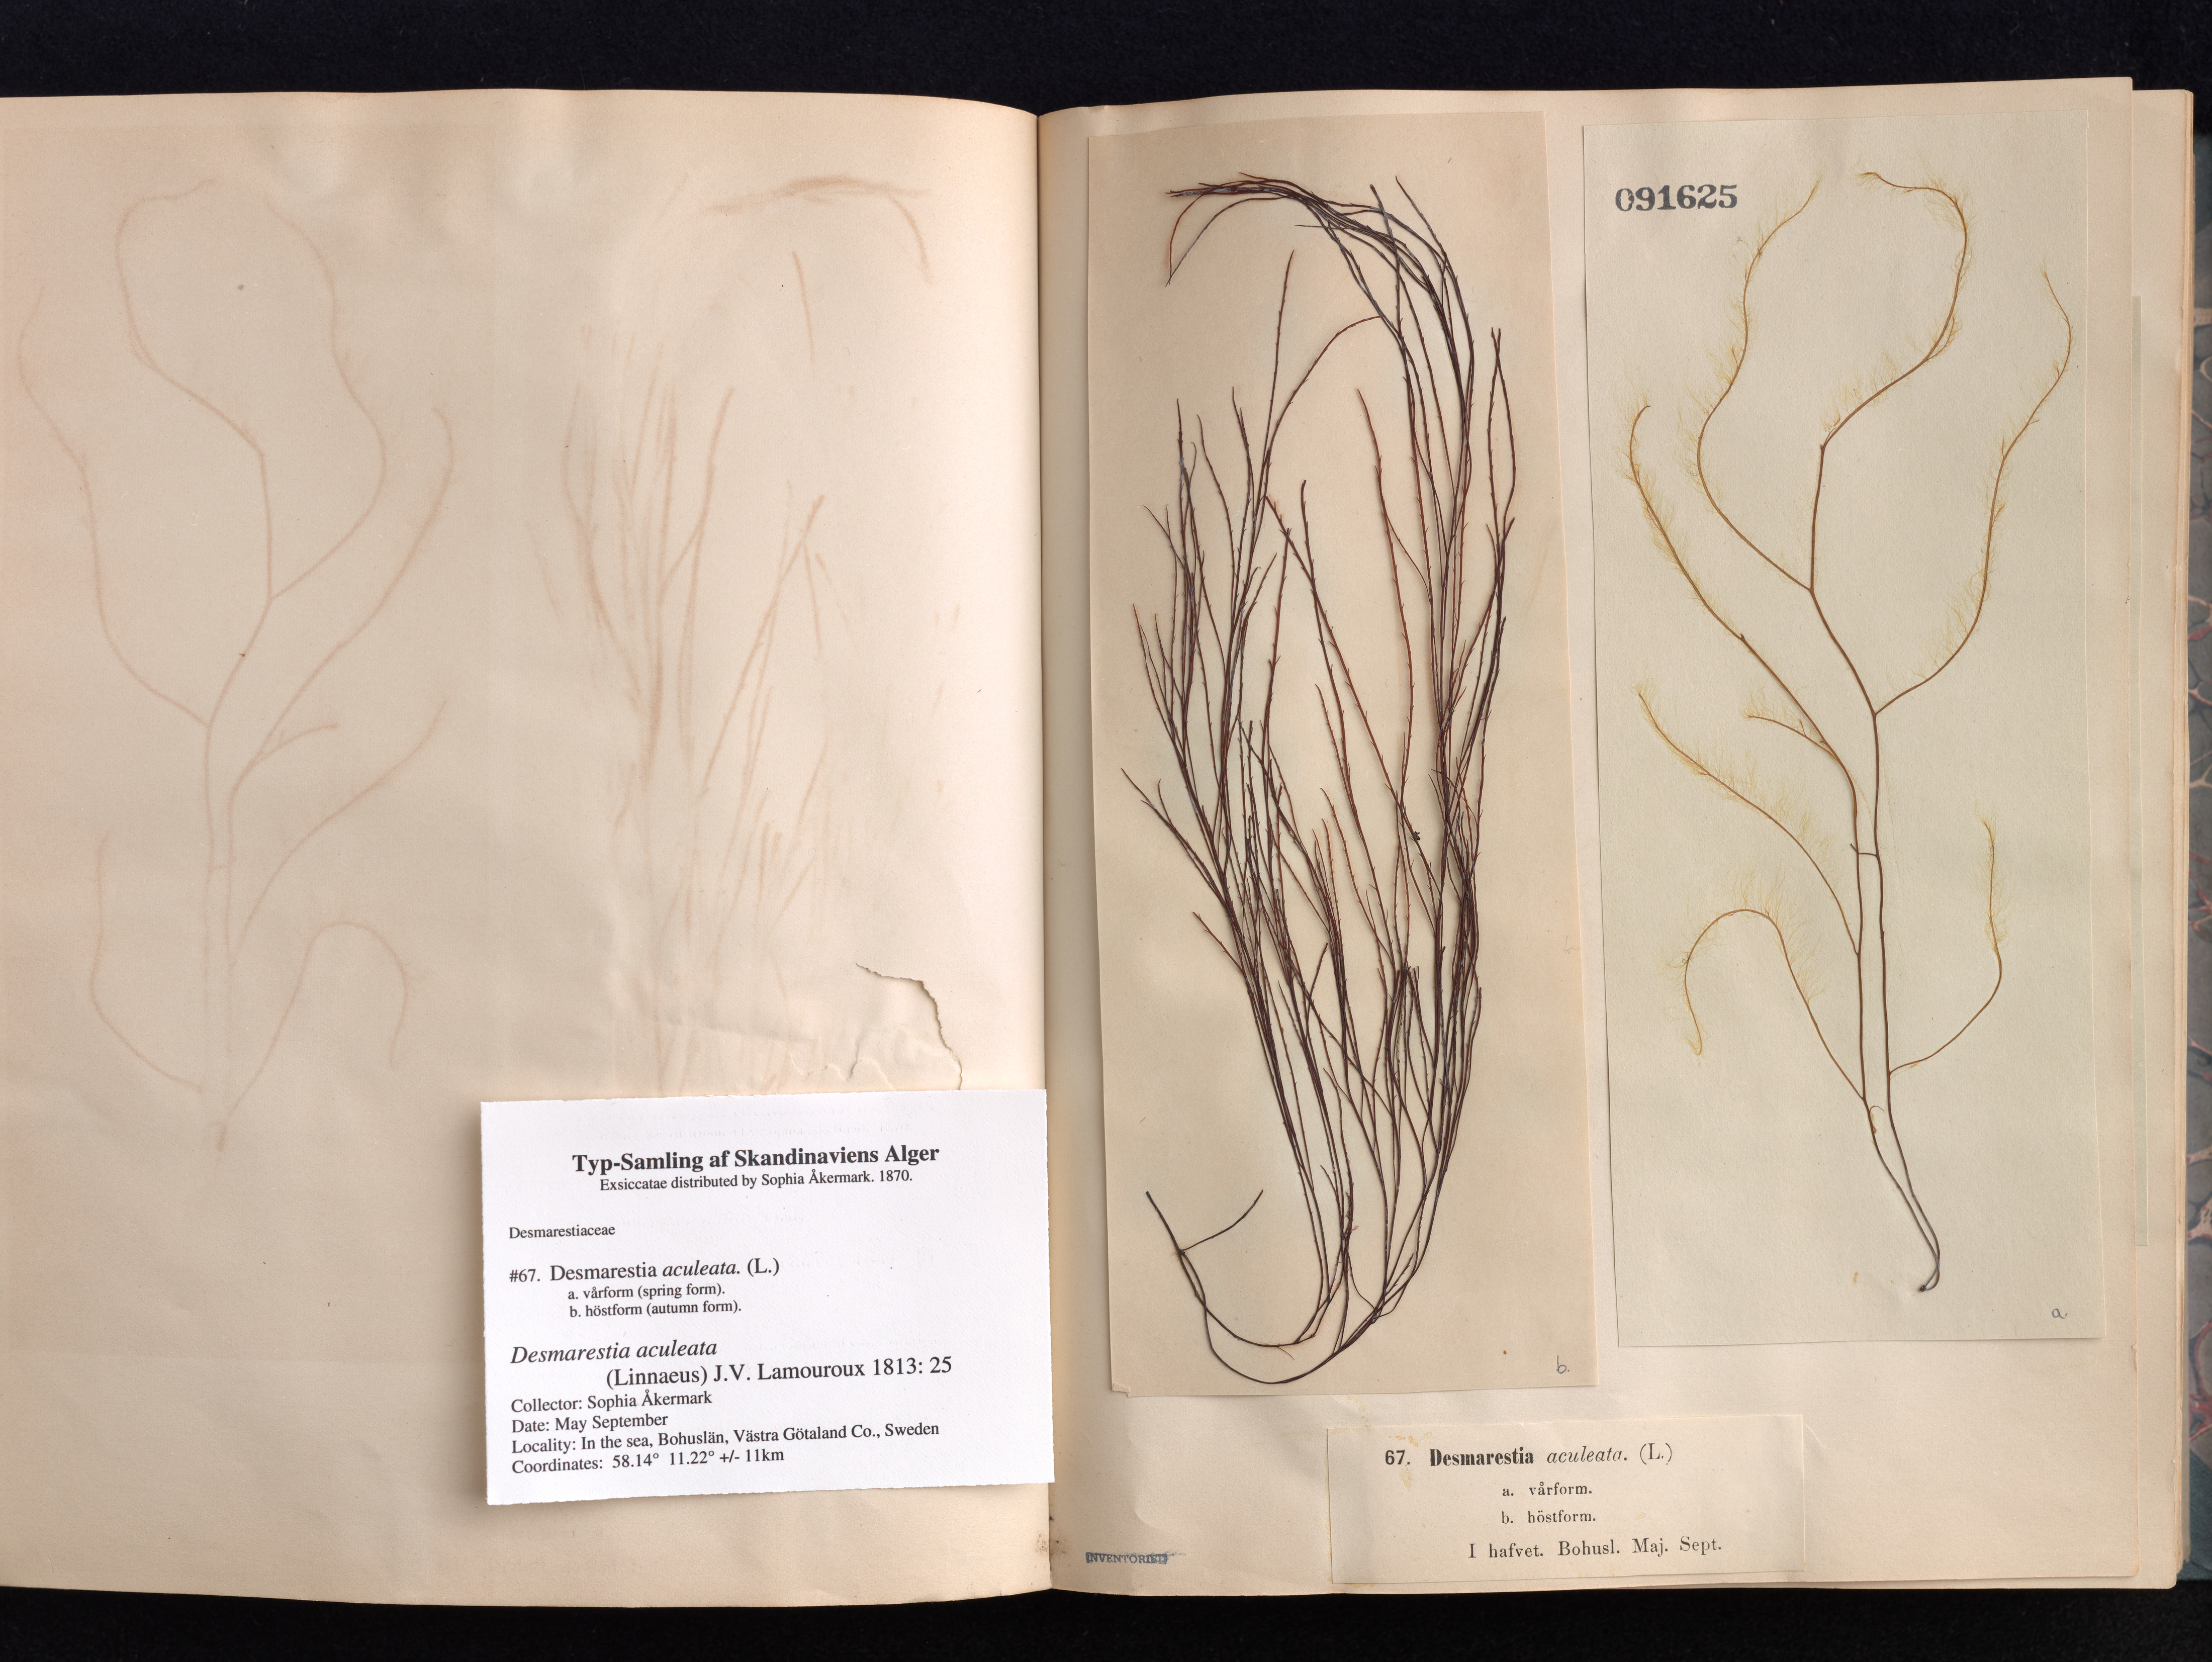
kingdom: Chromista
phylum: Ochrophyta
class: Phaeophyceae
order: Desmarestiales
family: Desmarestiaceae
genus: Desmarestia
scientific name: Desmarestia aculeata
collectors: S. Akermark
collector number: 67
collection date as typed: May ---- AND -- Sep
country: Sweden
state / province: Västra Götaland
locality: Bohuslan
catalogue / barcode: US 91625